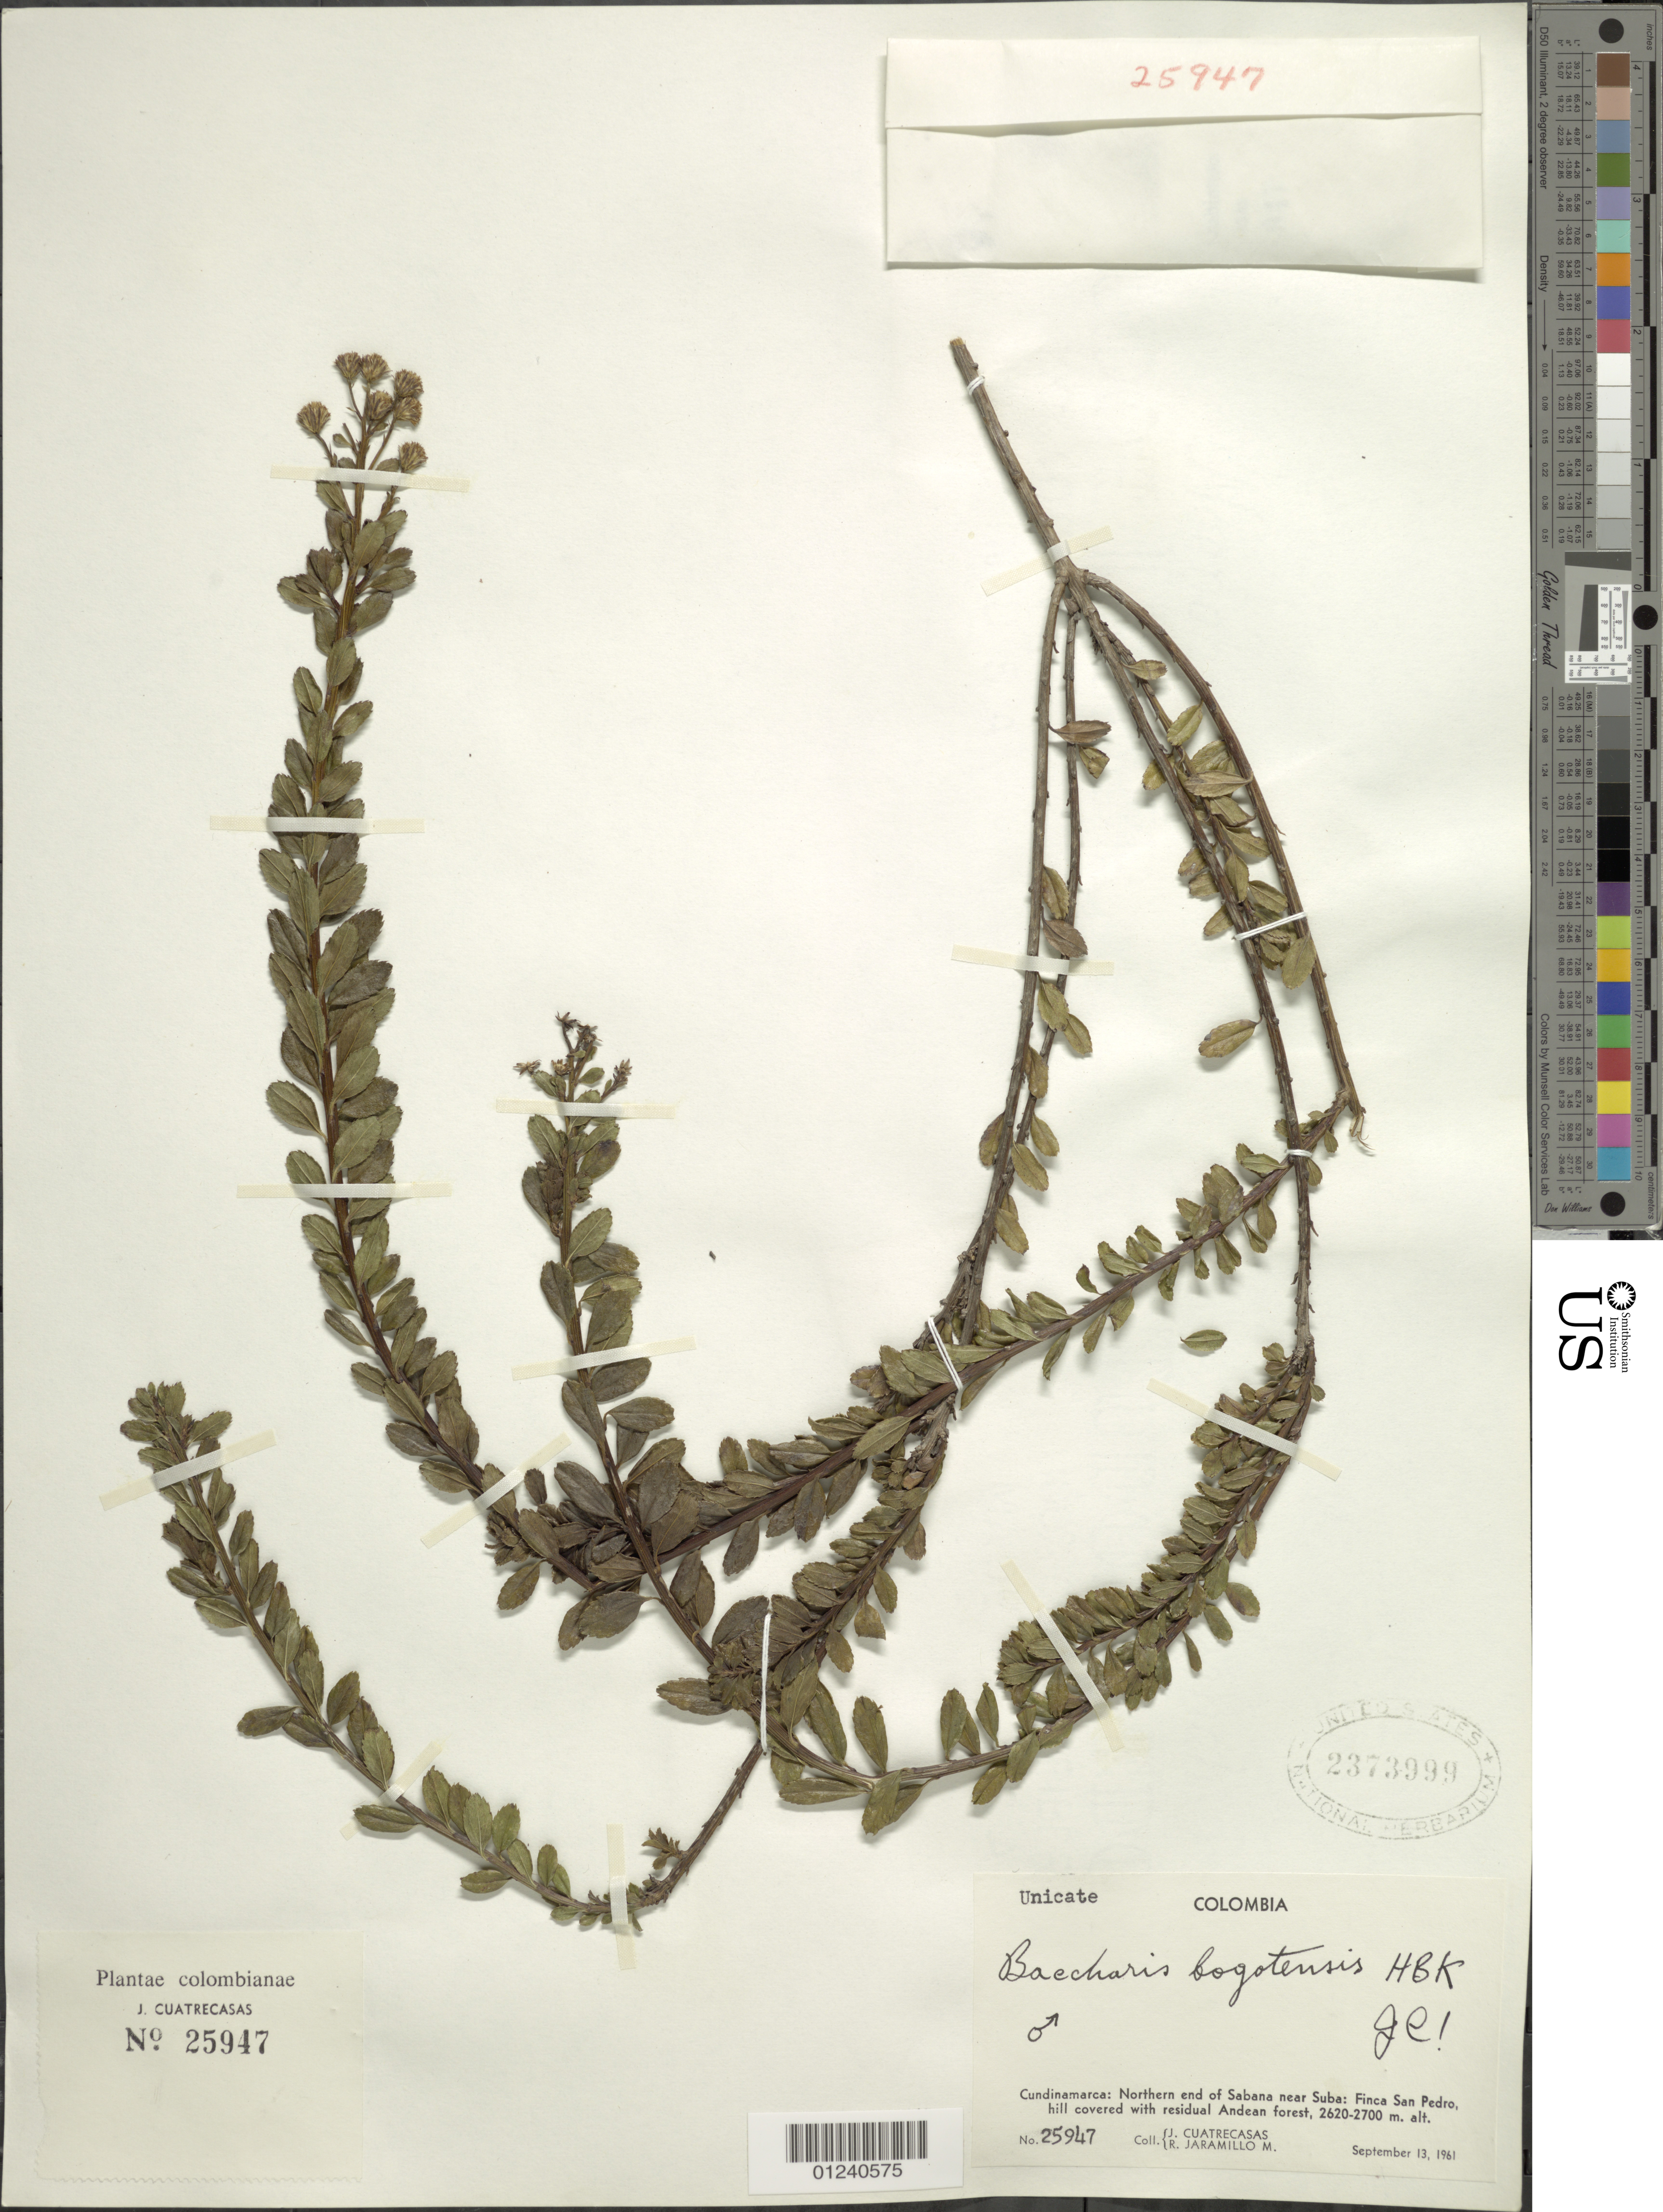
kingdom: Plantae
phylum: Tracheophyta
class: Magnoliopsida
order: Asterales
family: Asteraceae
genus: Baccharis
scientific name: Baccharis bogotensis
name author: Kunth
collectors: J. Cuatrecasas & R. Jaramillo M.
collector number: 25947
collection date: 1961-09-13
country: Colombia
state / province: Cundinamarca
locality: Northern end of Sabana near Suba: Finca San Pedro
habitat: hill covered with residual Andean forest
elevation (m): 2620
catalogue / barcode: US 2373999